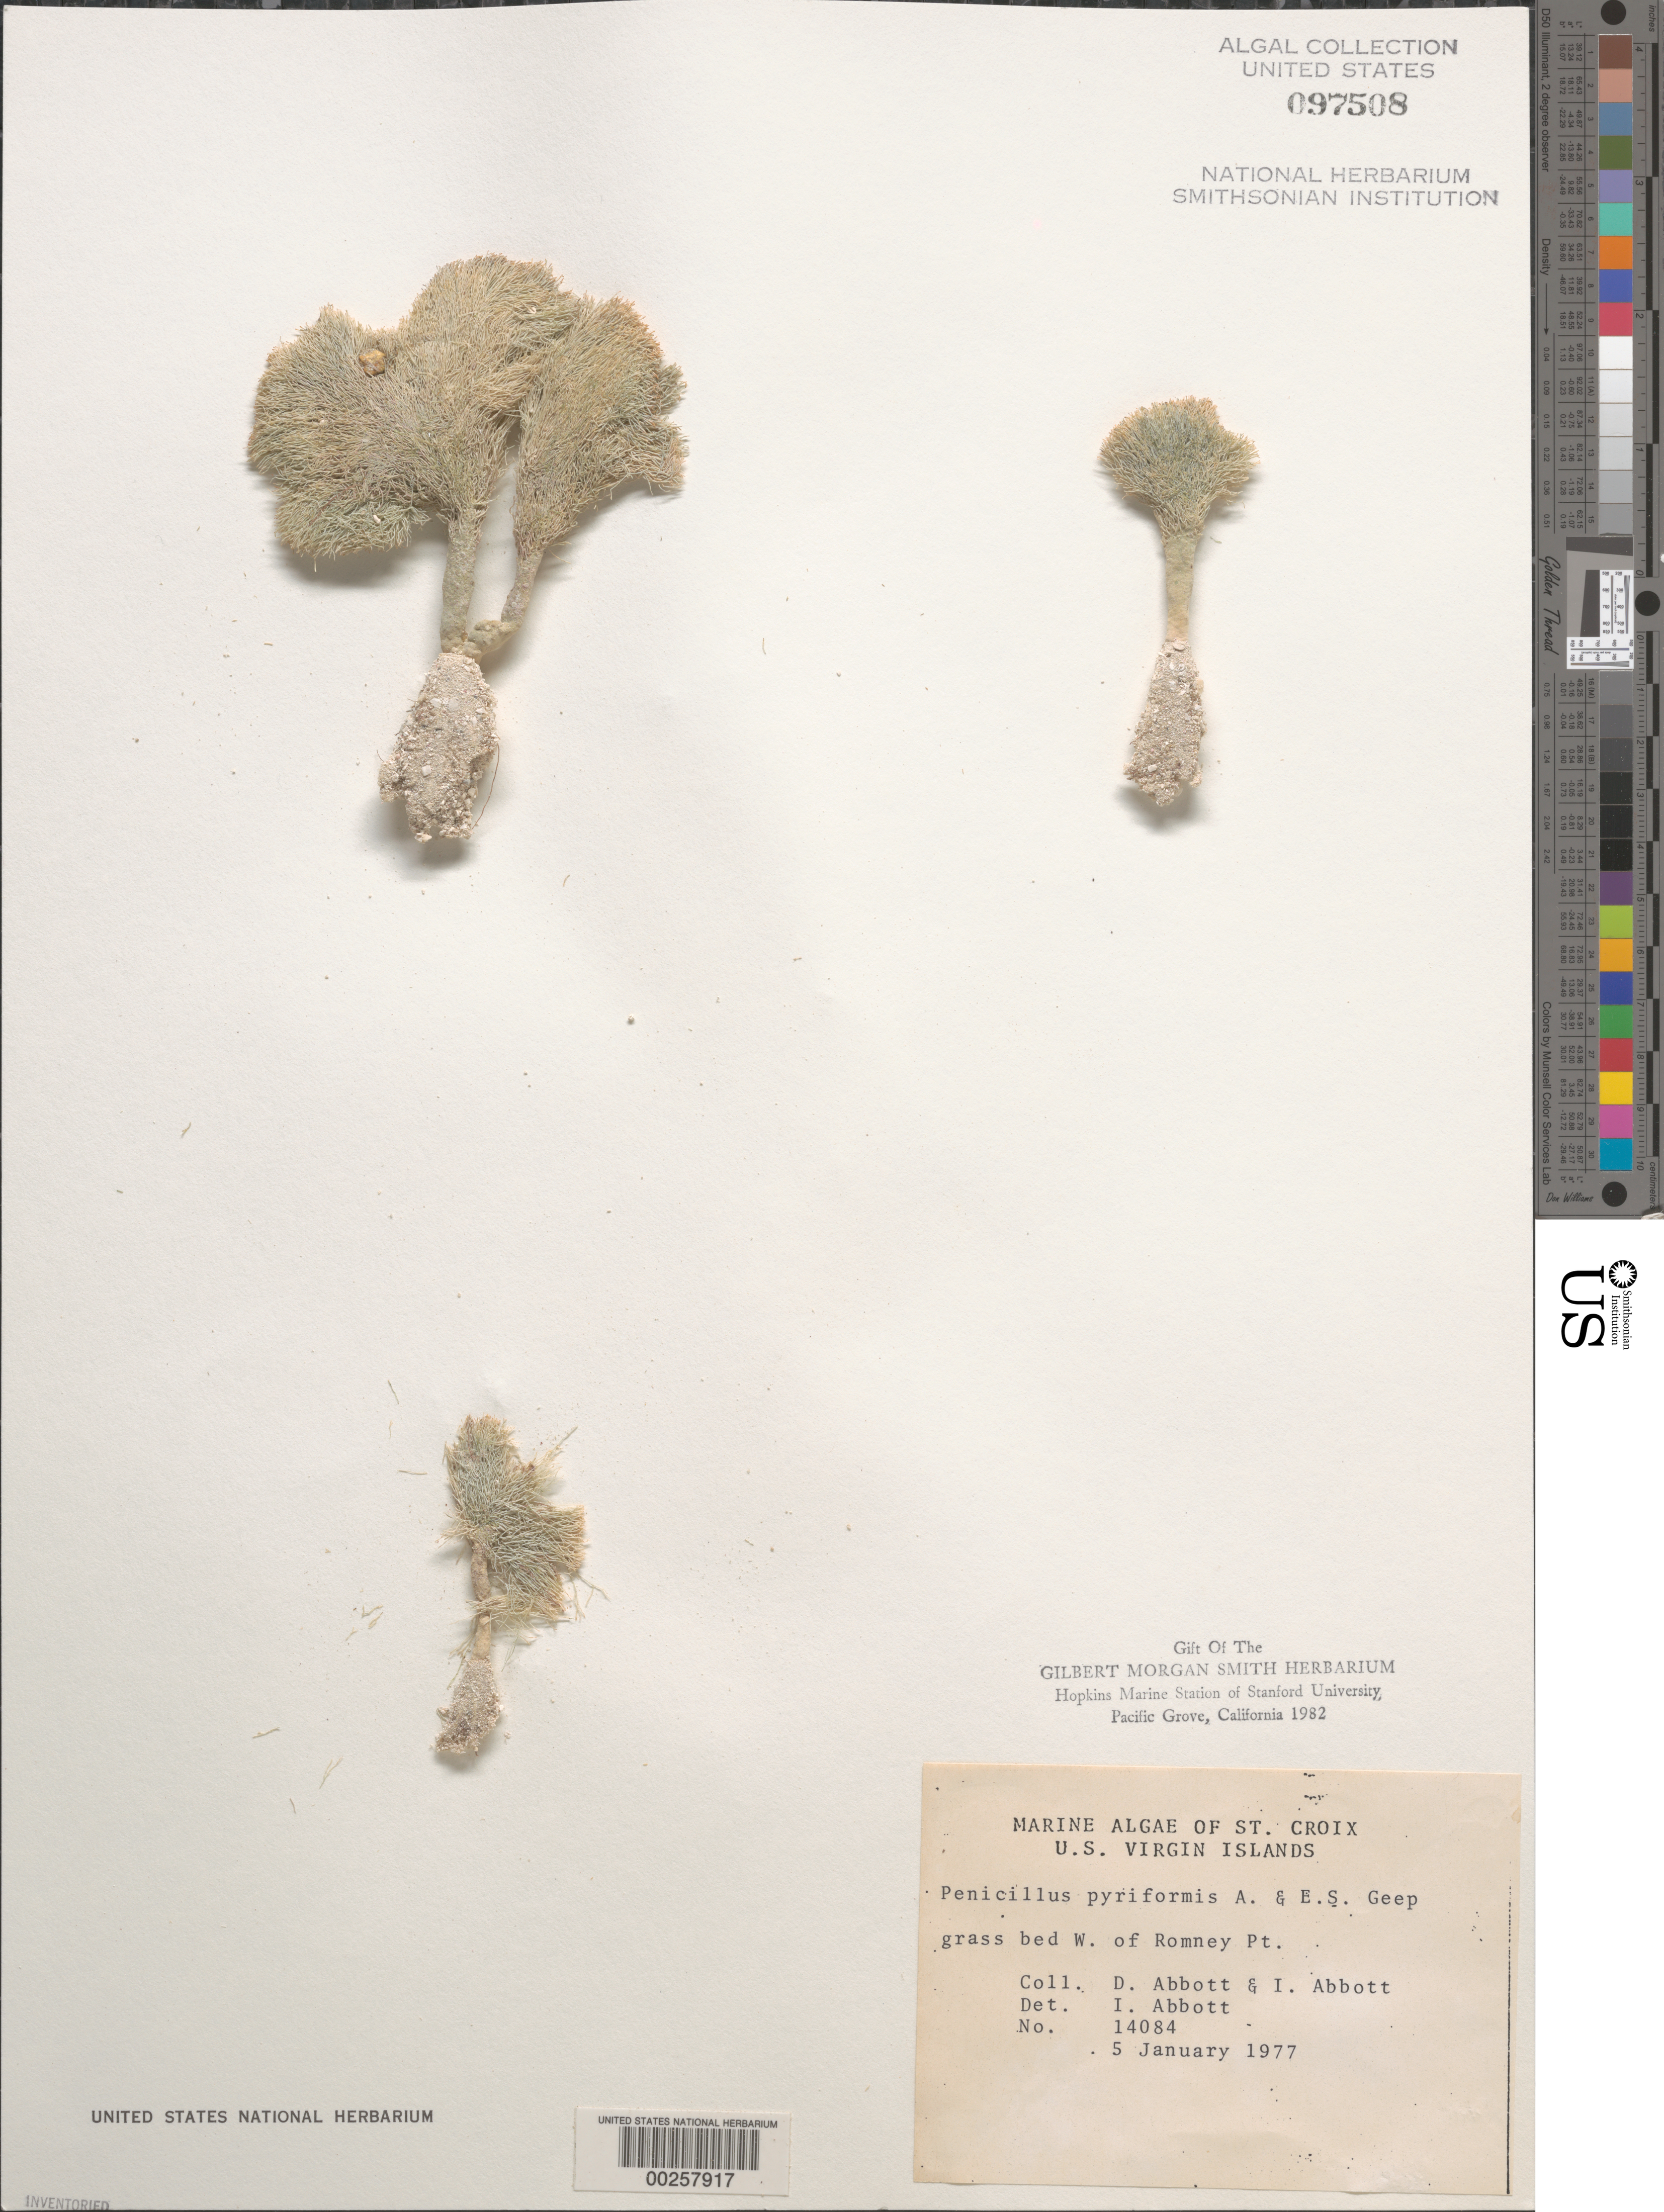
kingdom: Plantae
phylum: Chlorophyta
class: Ulvophyceae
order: Bryopsidales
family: Udoteaceae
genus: Penicillus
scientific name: Penicillus pyriformis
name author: A. Gepp & E. Gepp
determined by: Abbott, Isabella A.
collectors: D. P. Abbott & I. A. Abbott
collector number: IAA 14084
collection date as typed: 05 Jan 1977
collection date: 1977-01-05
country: U.S. Virgin Islands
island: St. Croix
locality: West of Romney Point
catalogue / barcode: US 97508